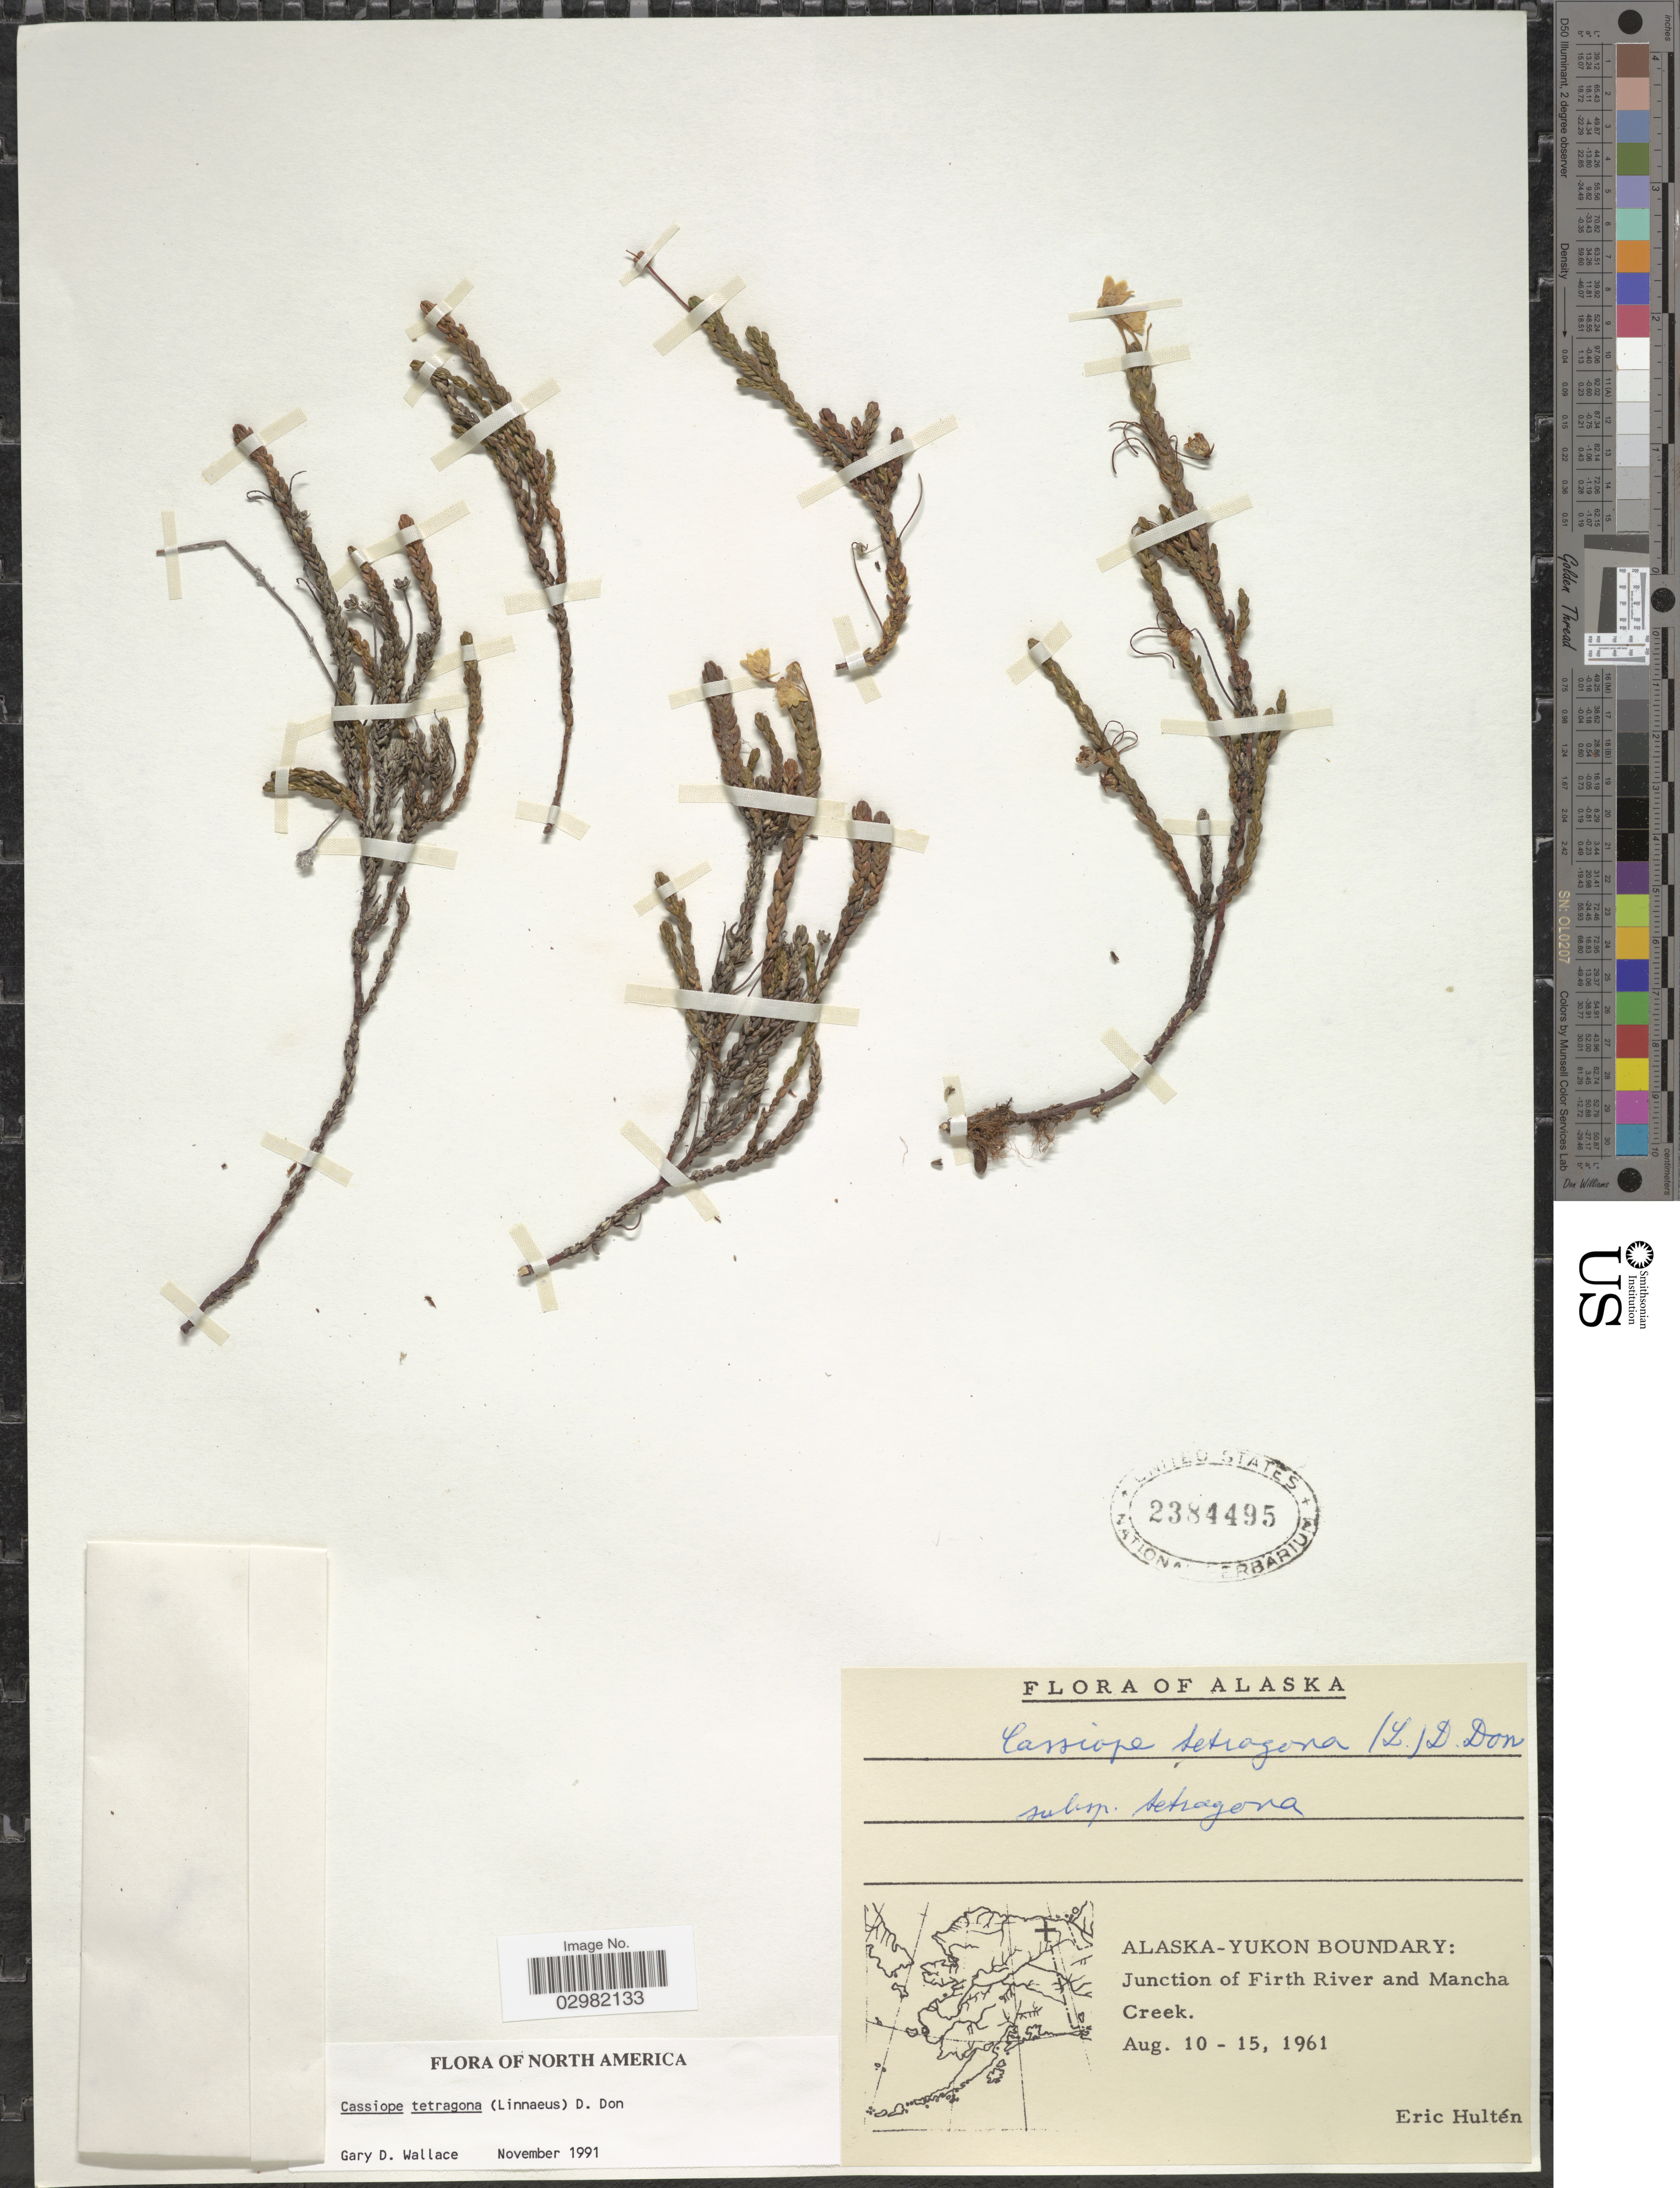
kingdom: Plantae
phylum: Tracheophyta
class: Magnoliopsida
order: Ericales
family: Ericaceae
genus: Cassiope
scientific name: Cassiope tetragona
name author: (L.) D. Don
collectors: E. G. Hultén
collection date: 1961-08-10/1961-08-15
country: United States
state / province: Alaska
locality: Alaska-Yukon Boundary: Junction of Firth River and Mancha Creek.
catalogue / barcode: US 2384495